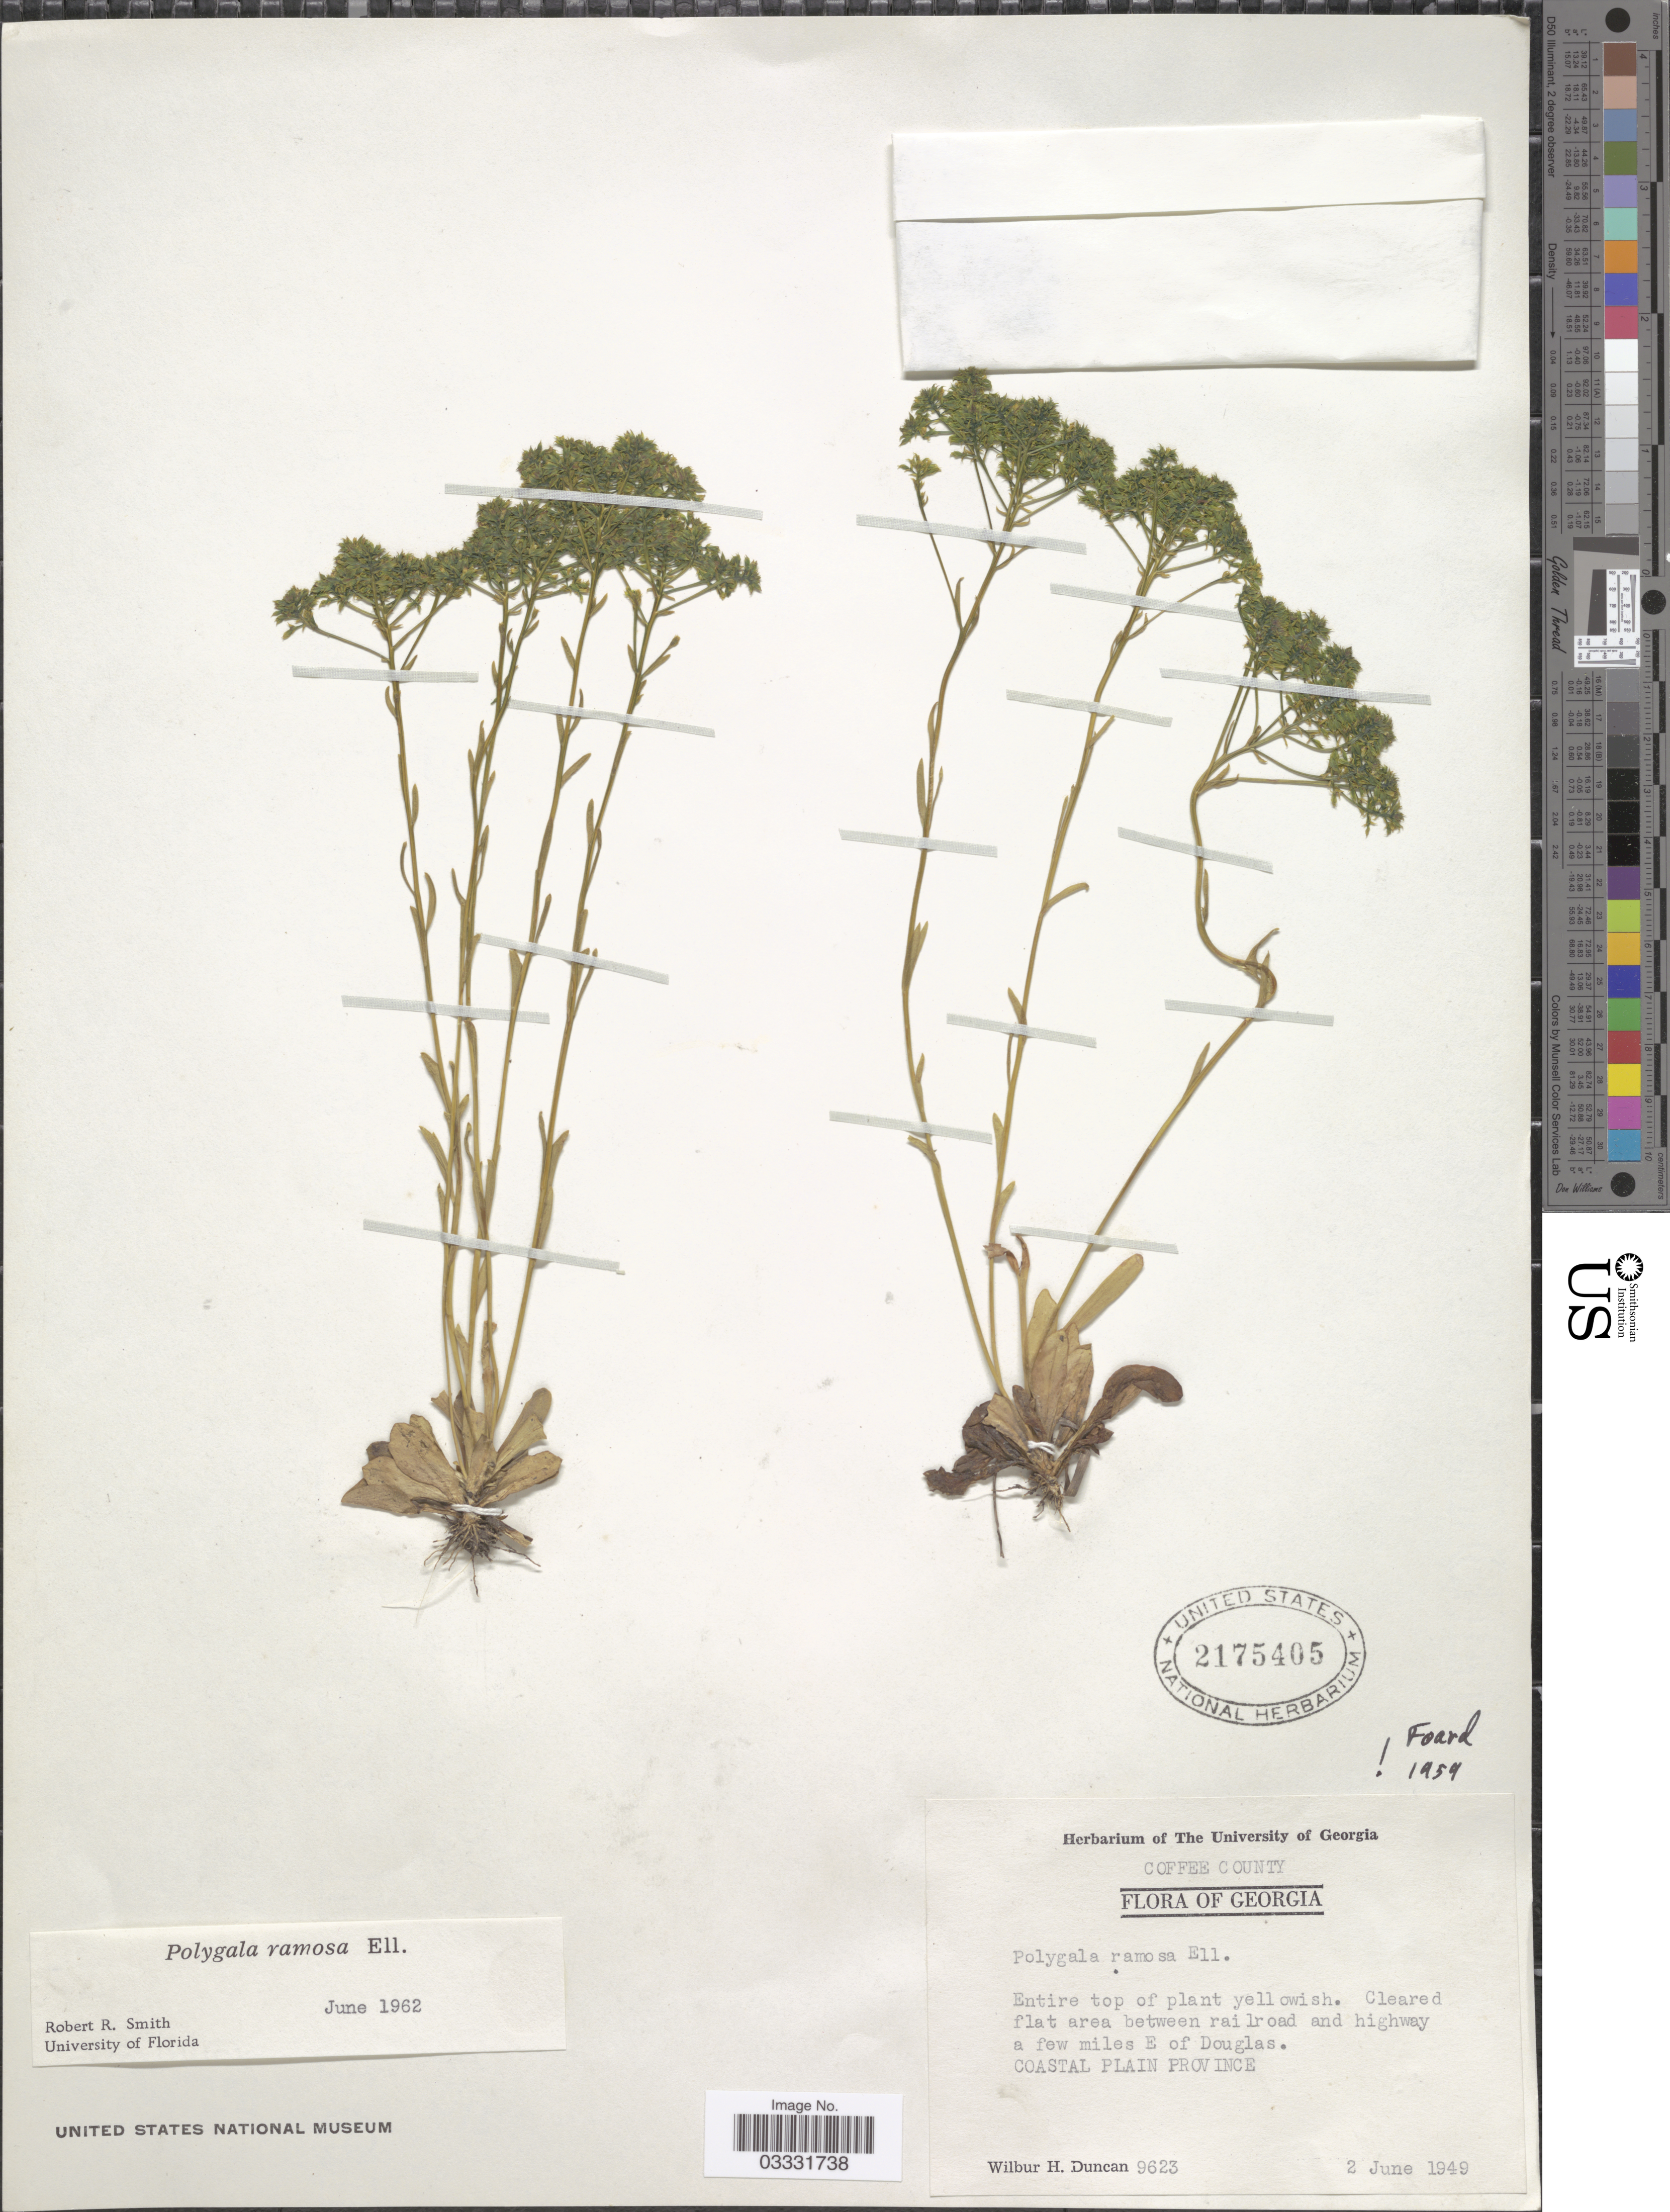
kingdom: Plantae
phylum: Tracheophyta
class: Magnoliopsida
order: Fabales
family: Polygalaceae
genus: Polygala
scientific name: Polygala ramosa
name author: Elliott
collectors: W. H. Duncan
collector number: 9623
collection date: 1949-06-02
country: United States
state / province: Georgia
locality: Coffee County. Cleared flat area between railroad and highway a few miles E of Douglas. Coastal Plain Province.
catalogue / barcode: US 2175405